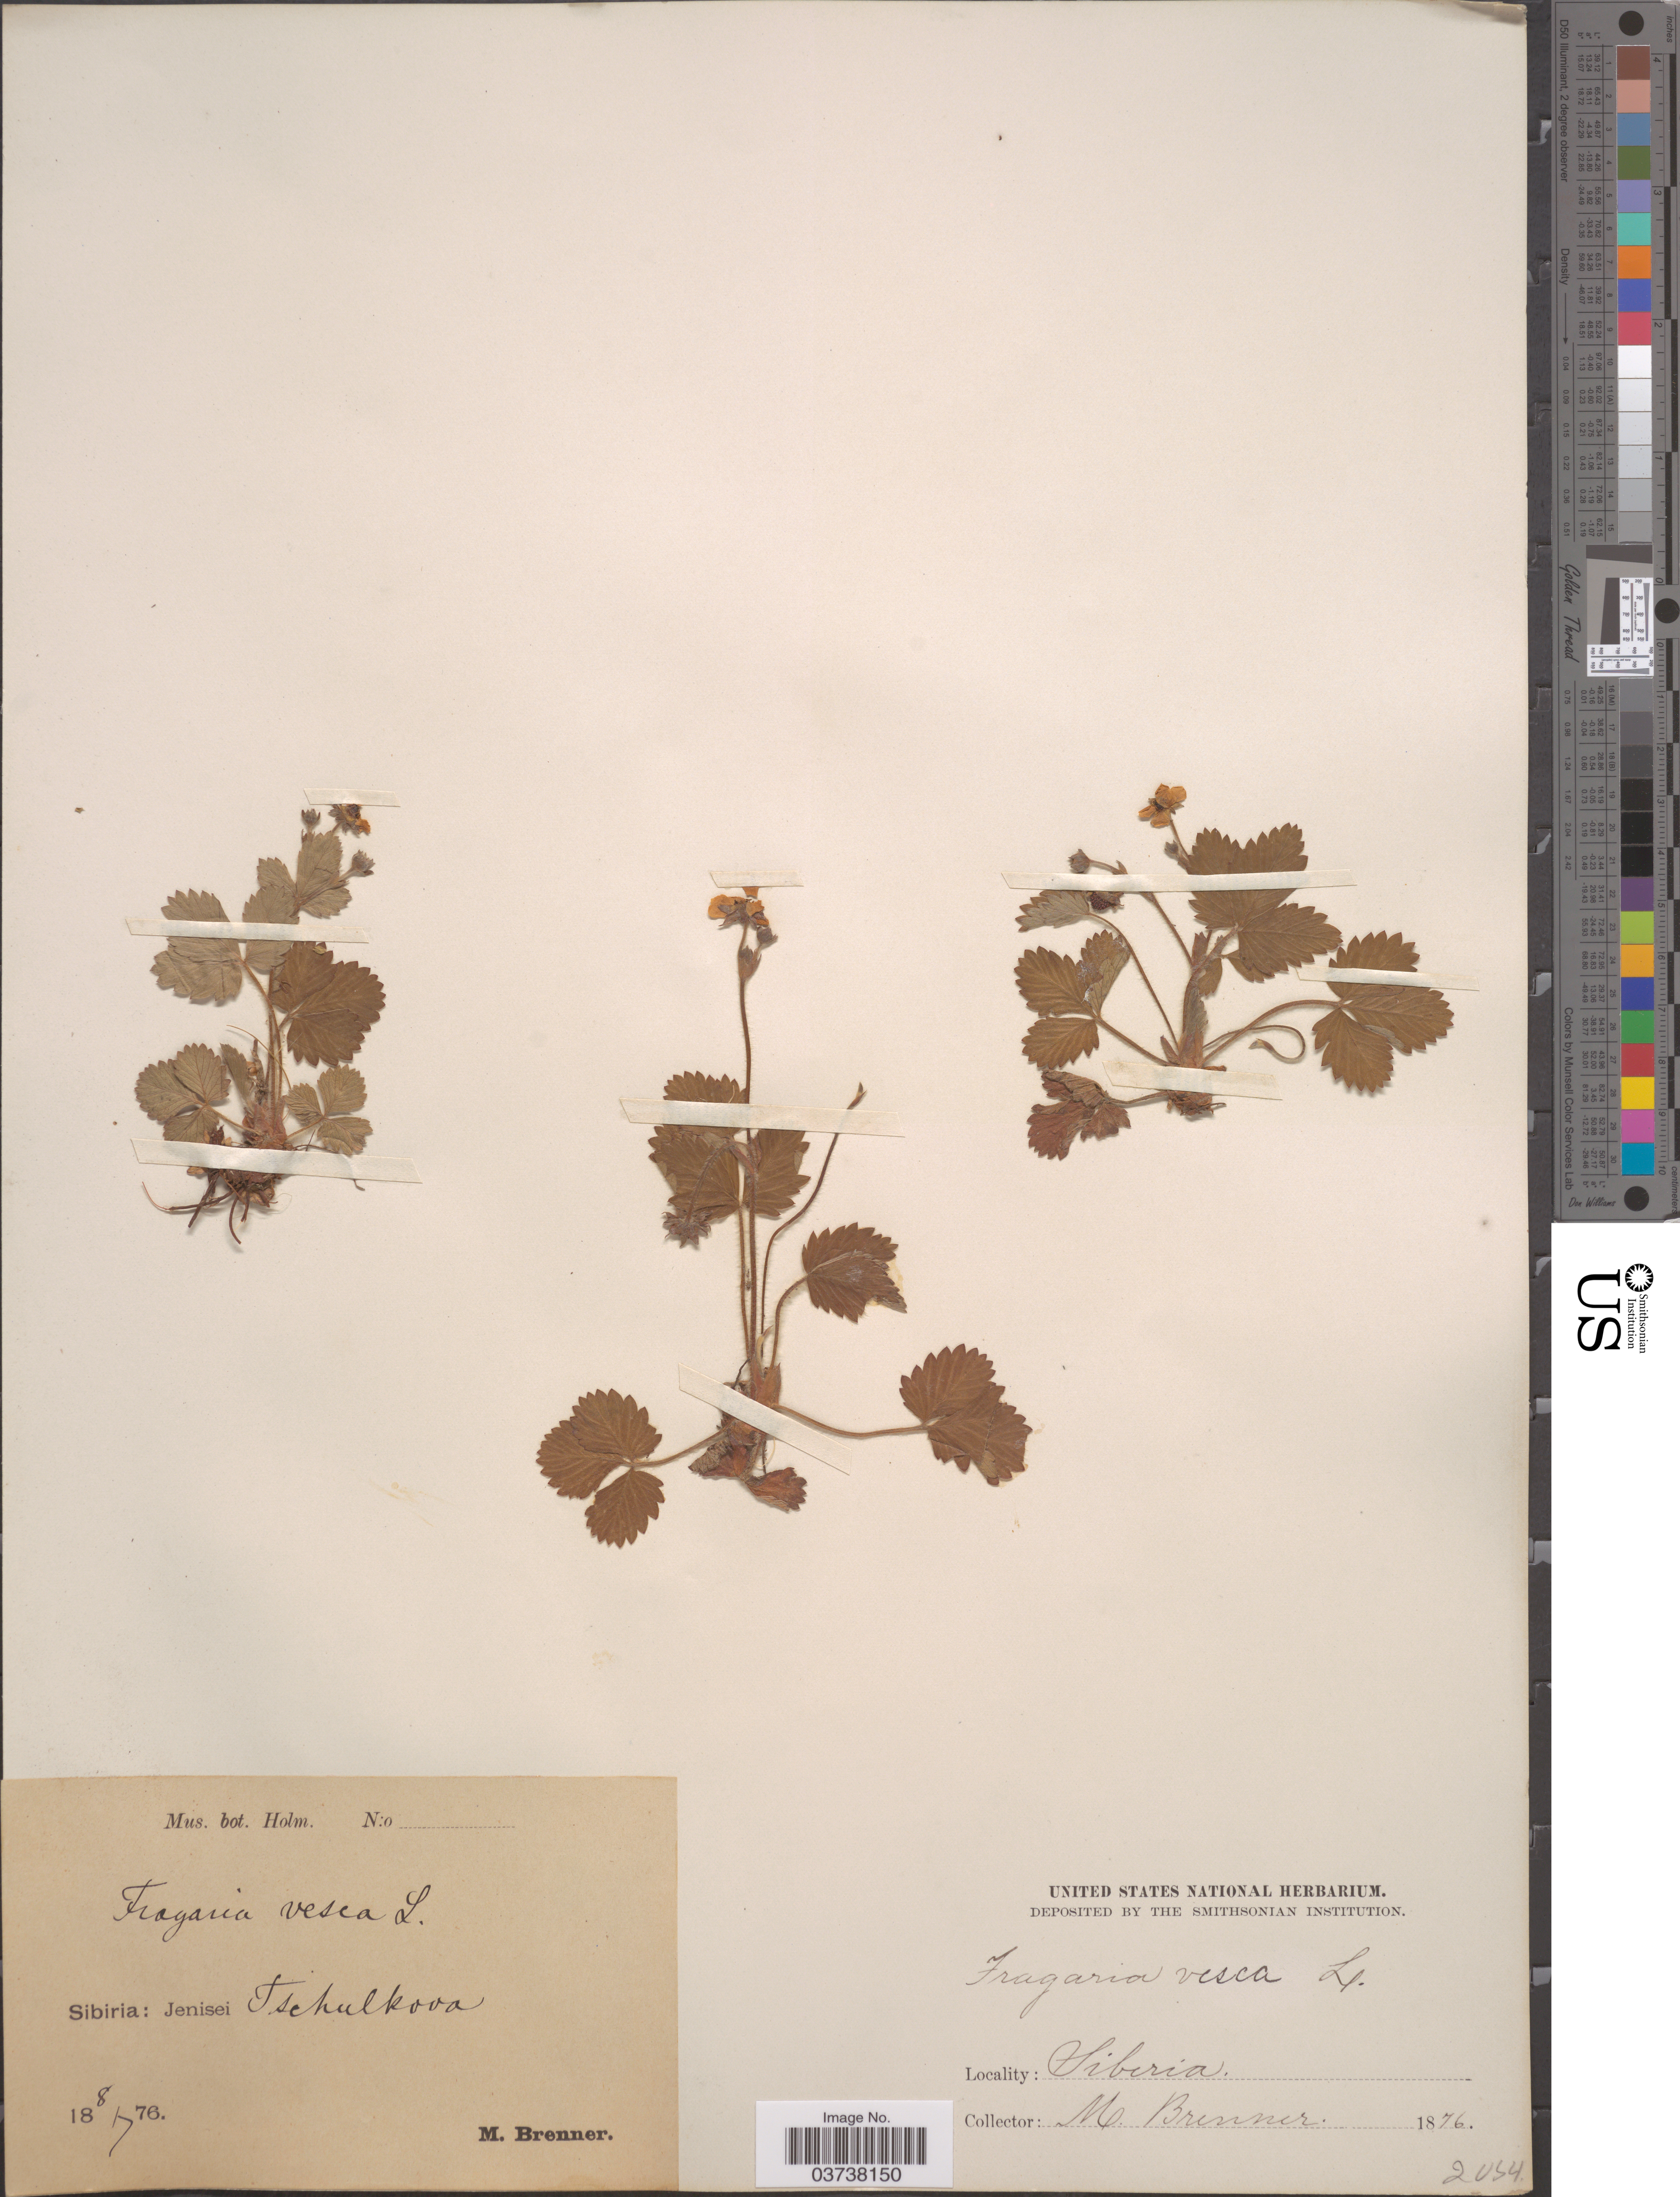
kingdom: Plantae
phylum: Tracheophyta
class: Magnoliopsida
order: Rosales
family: Rosaceae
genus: Fragaria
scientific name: Fragaria vesca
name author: L.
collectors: M. Brenner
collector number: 2034*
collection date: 1876-07-08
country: Russian Federation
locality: Siberia: Jenisei Tschulkova.